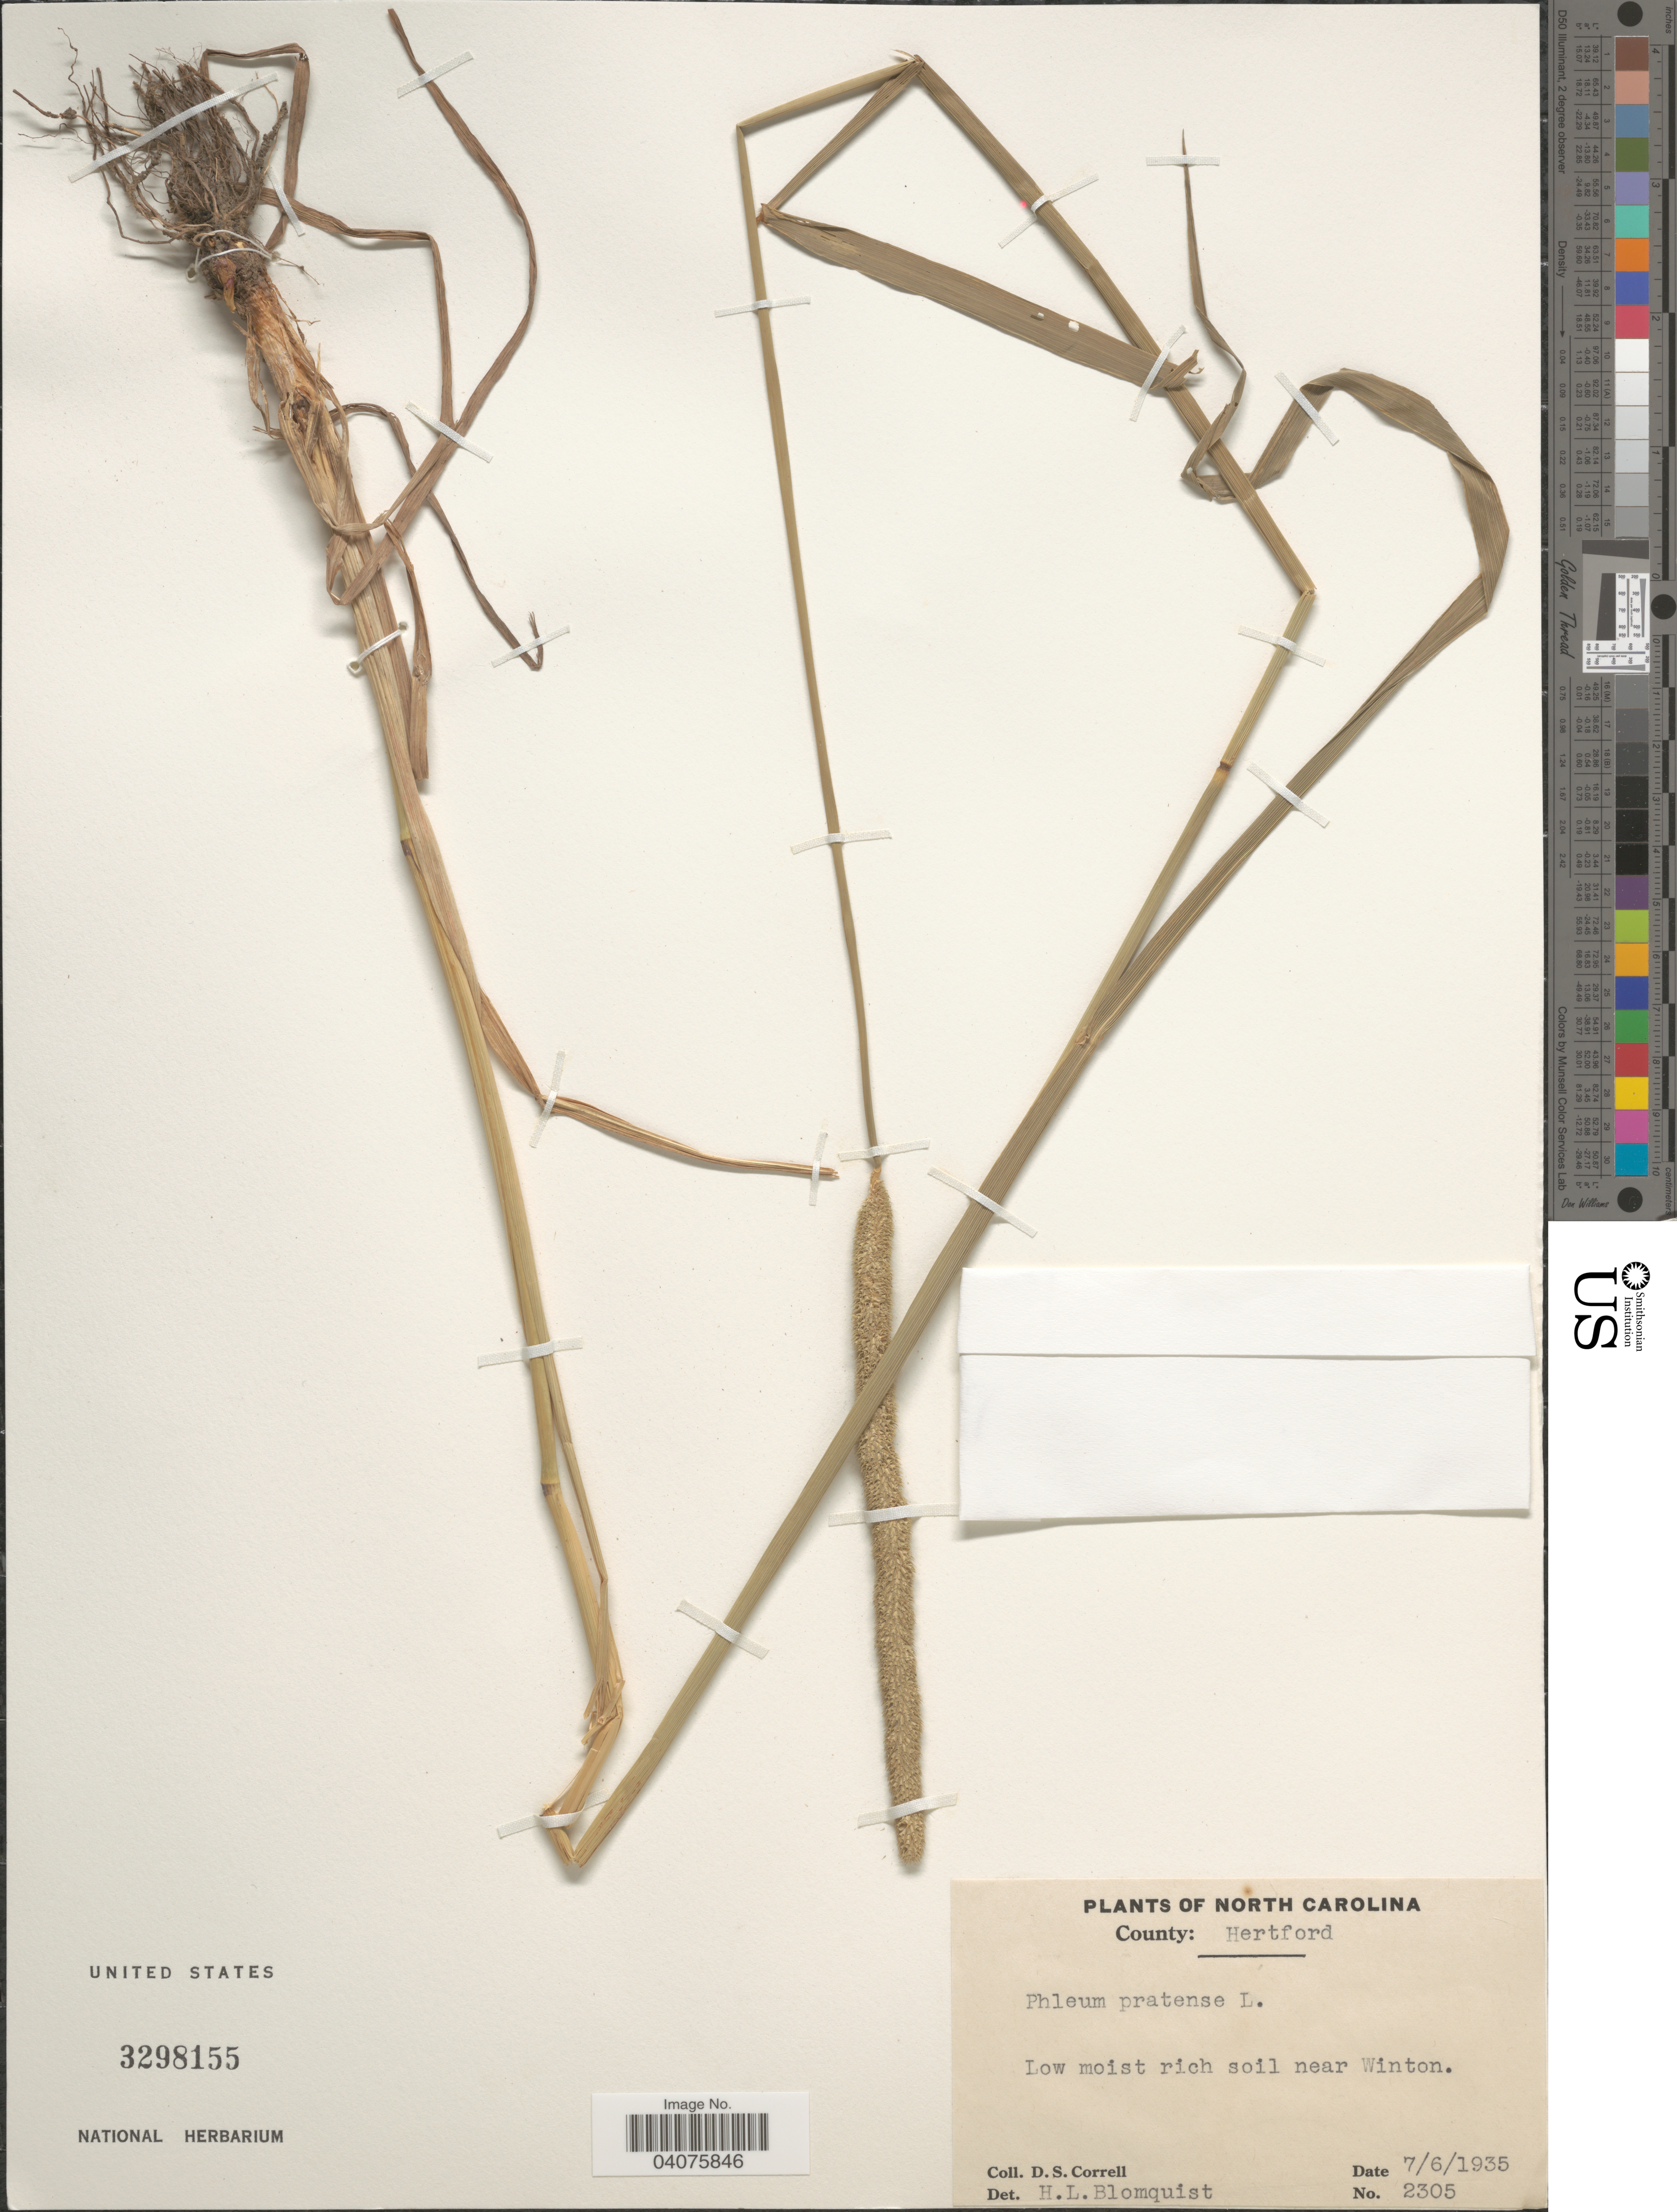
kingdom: Plantae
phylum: Tracheophyta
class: Liliopsida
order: Poales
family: Poaceae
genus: Phleum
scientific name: Phleum pratense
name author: L.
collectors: D. S. Correll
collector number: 2305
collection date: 1935-07-06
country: United States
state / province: North Carolina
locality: County: Hertford. Low moist rich soil near Winton.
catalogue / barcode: US 3298155